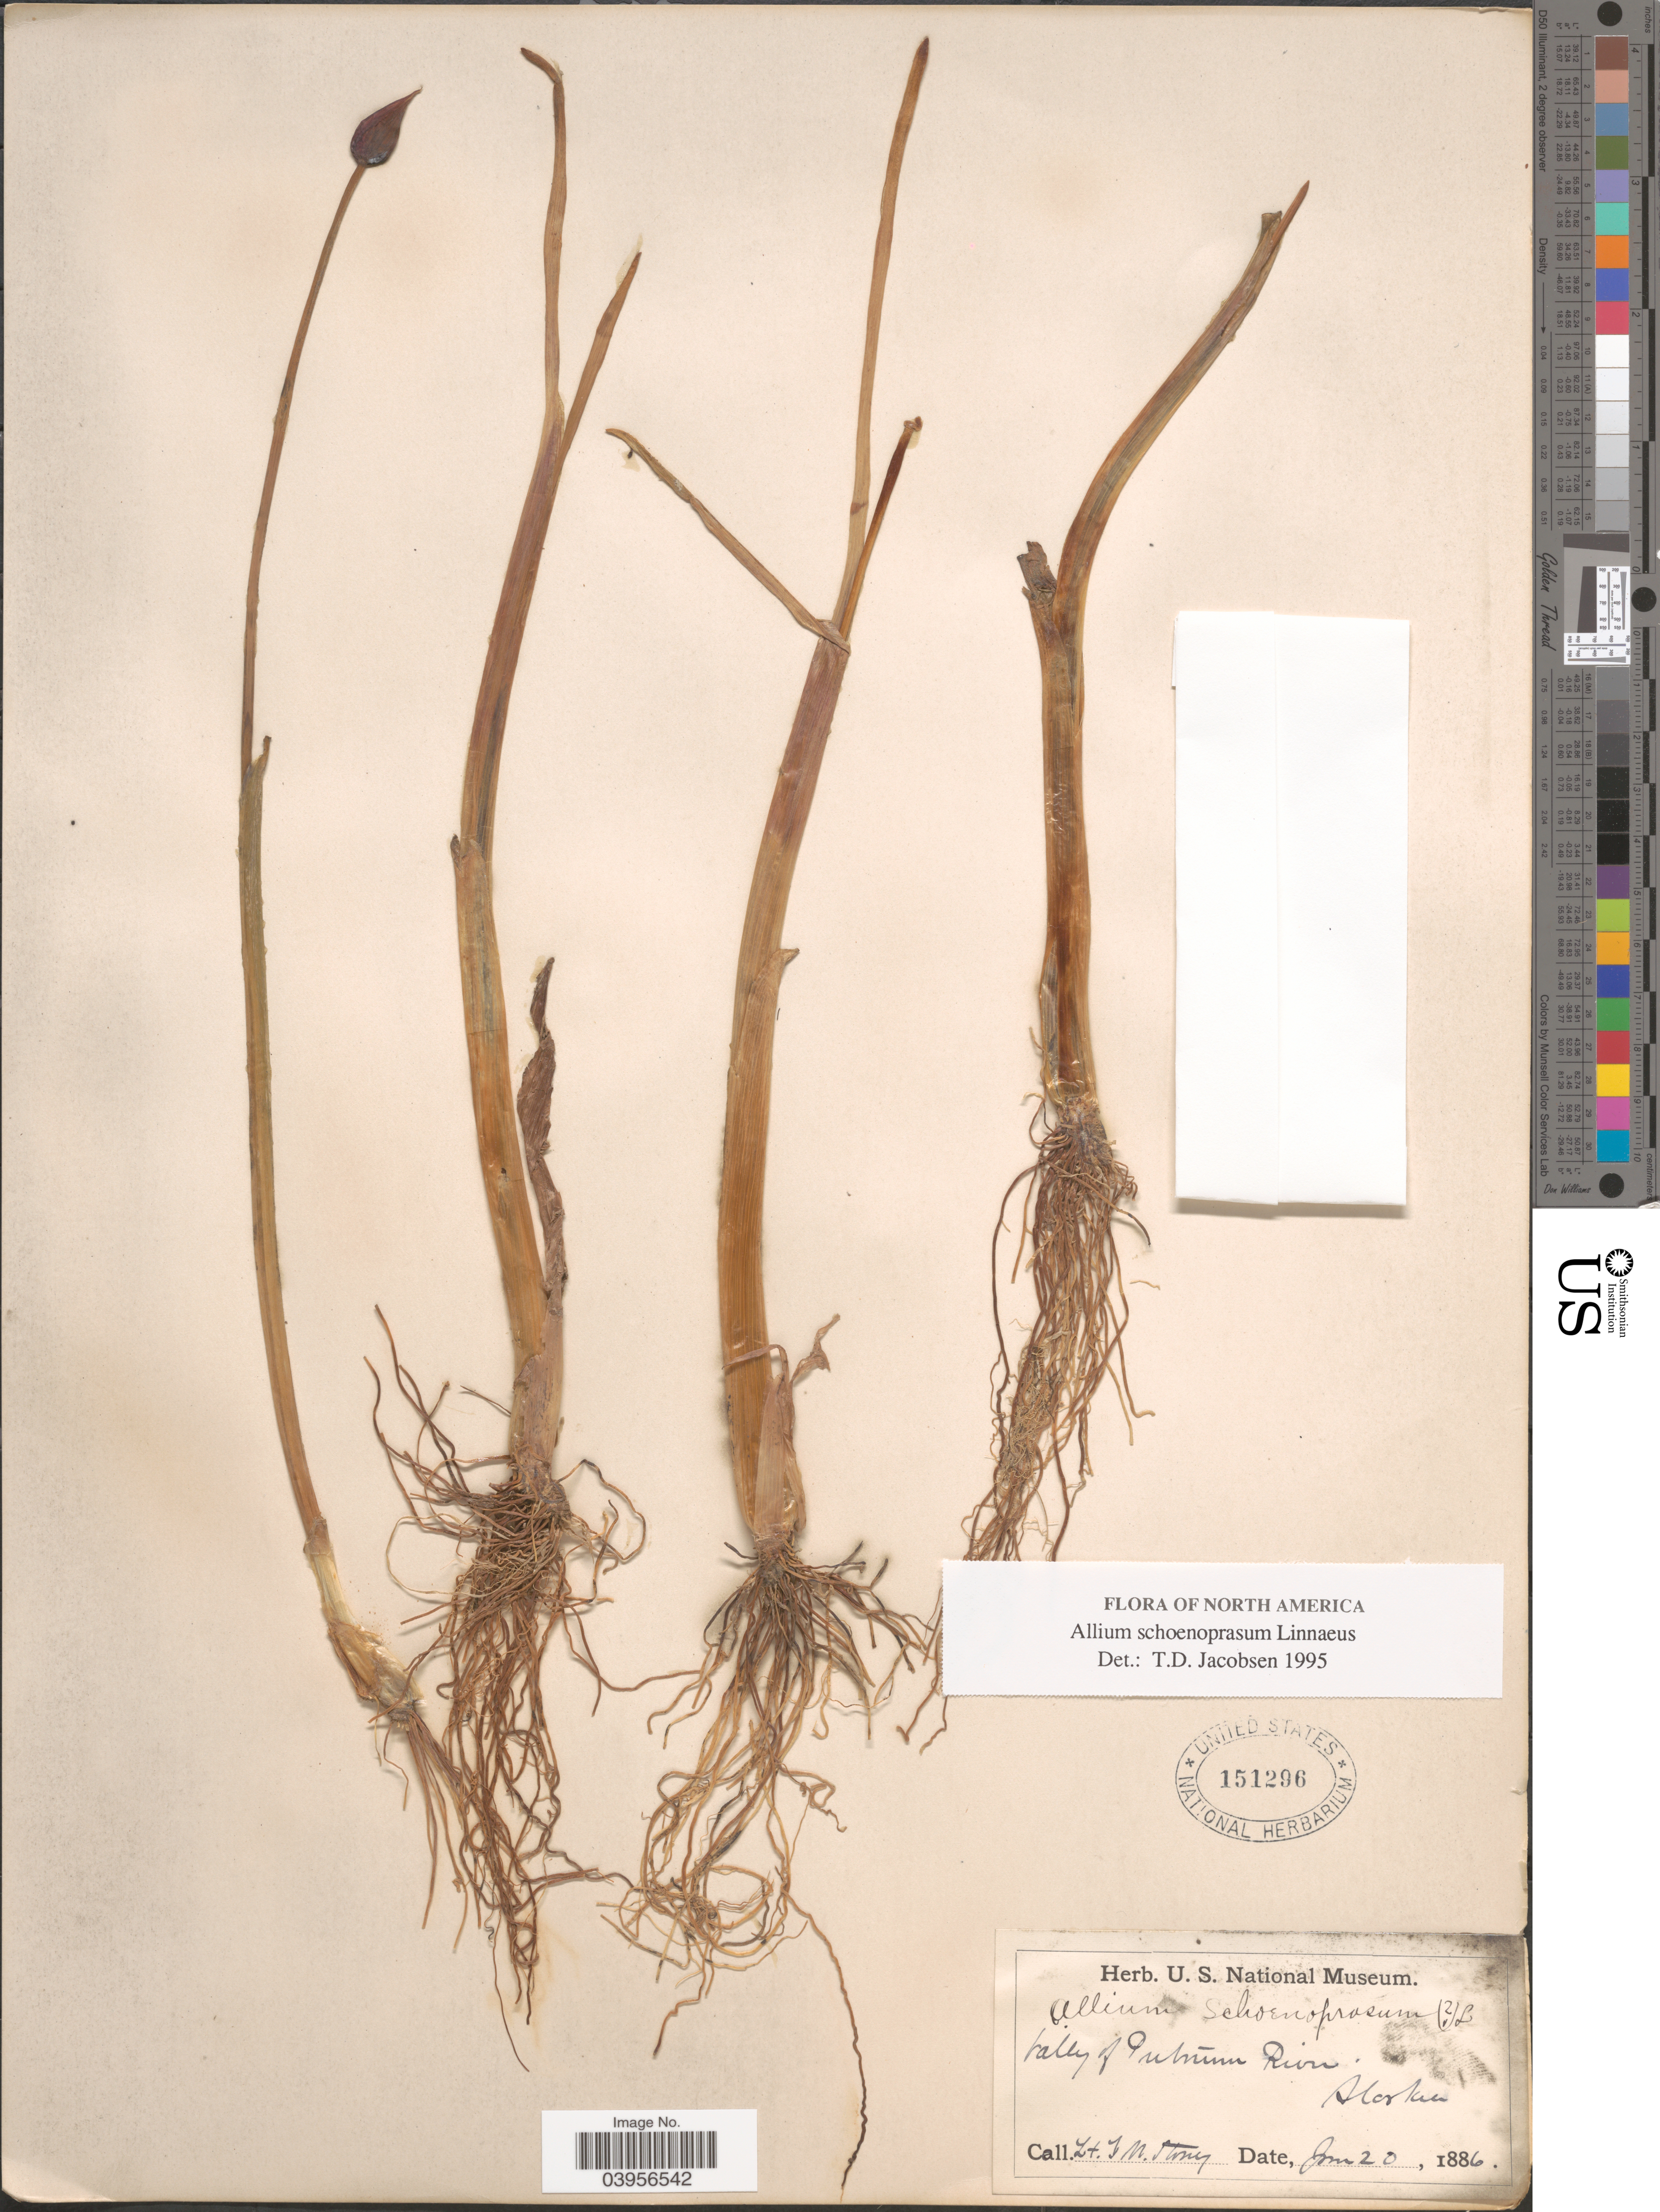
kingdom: Plantae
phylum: Tracheophyta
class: Liliopsida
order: Asparagales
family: Amaryllidaceae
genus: Allium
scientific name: Allium schoenoprasum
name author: L.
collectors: G. Stoney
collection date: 1886-06-20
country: United States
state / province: Alaska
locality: Valley of Putnum River.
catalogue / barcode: US 151296